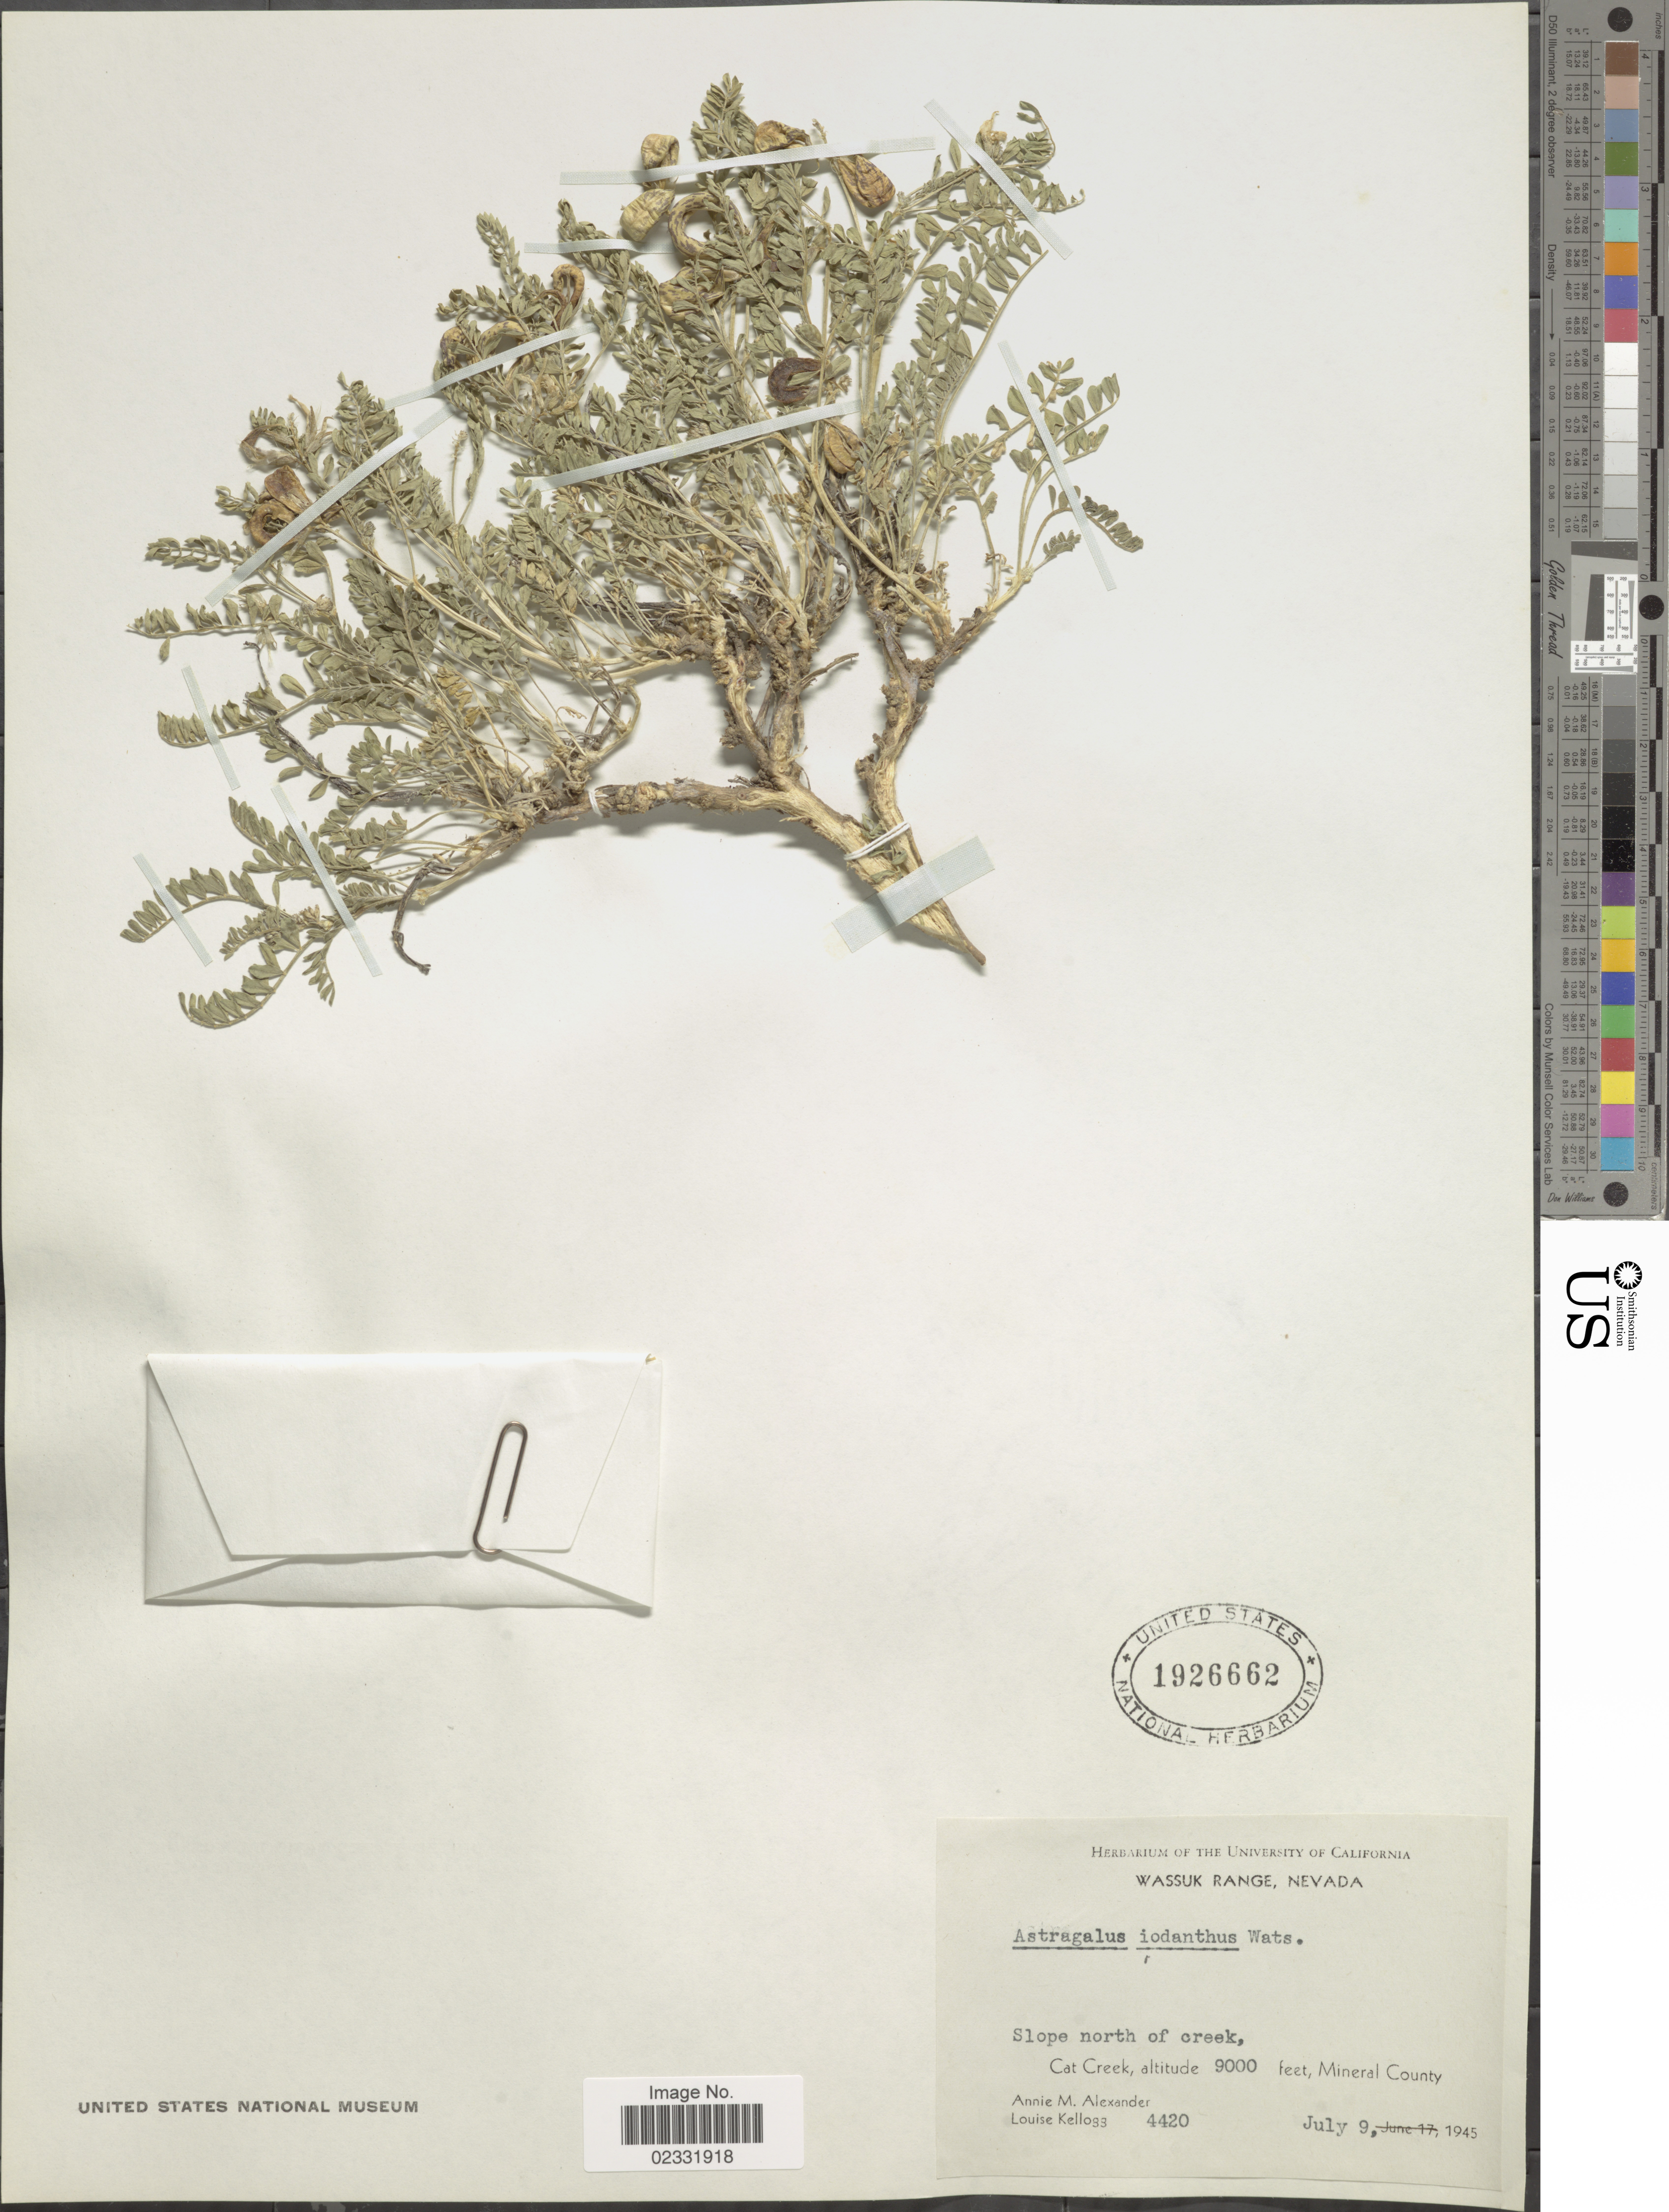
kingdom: Plantae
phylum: Tracheophyta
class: Magnoliopsida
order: Fabales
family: Fabaceae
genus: Astragalus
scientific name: Astragalus iodanthus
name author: S. Watson in C. King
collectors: A. M. Alexander & L. Kellogg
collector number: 4420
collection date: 1945-07-09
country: United States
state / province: Nevada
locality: Wassuk Range, Slope north of Creek, Cat Creek, Mineral County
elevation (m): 2743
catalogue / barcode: US 1926662